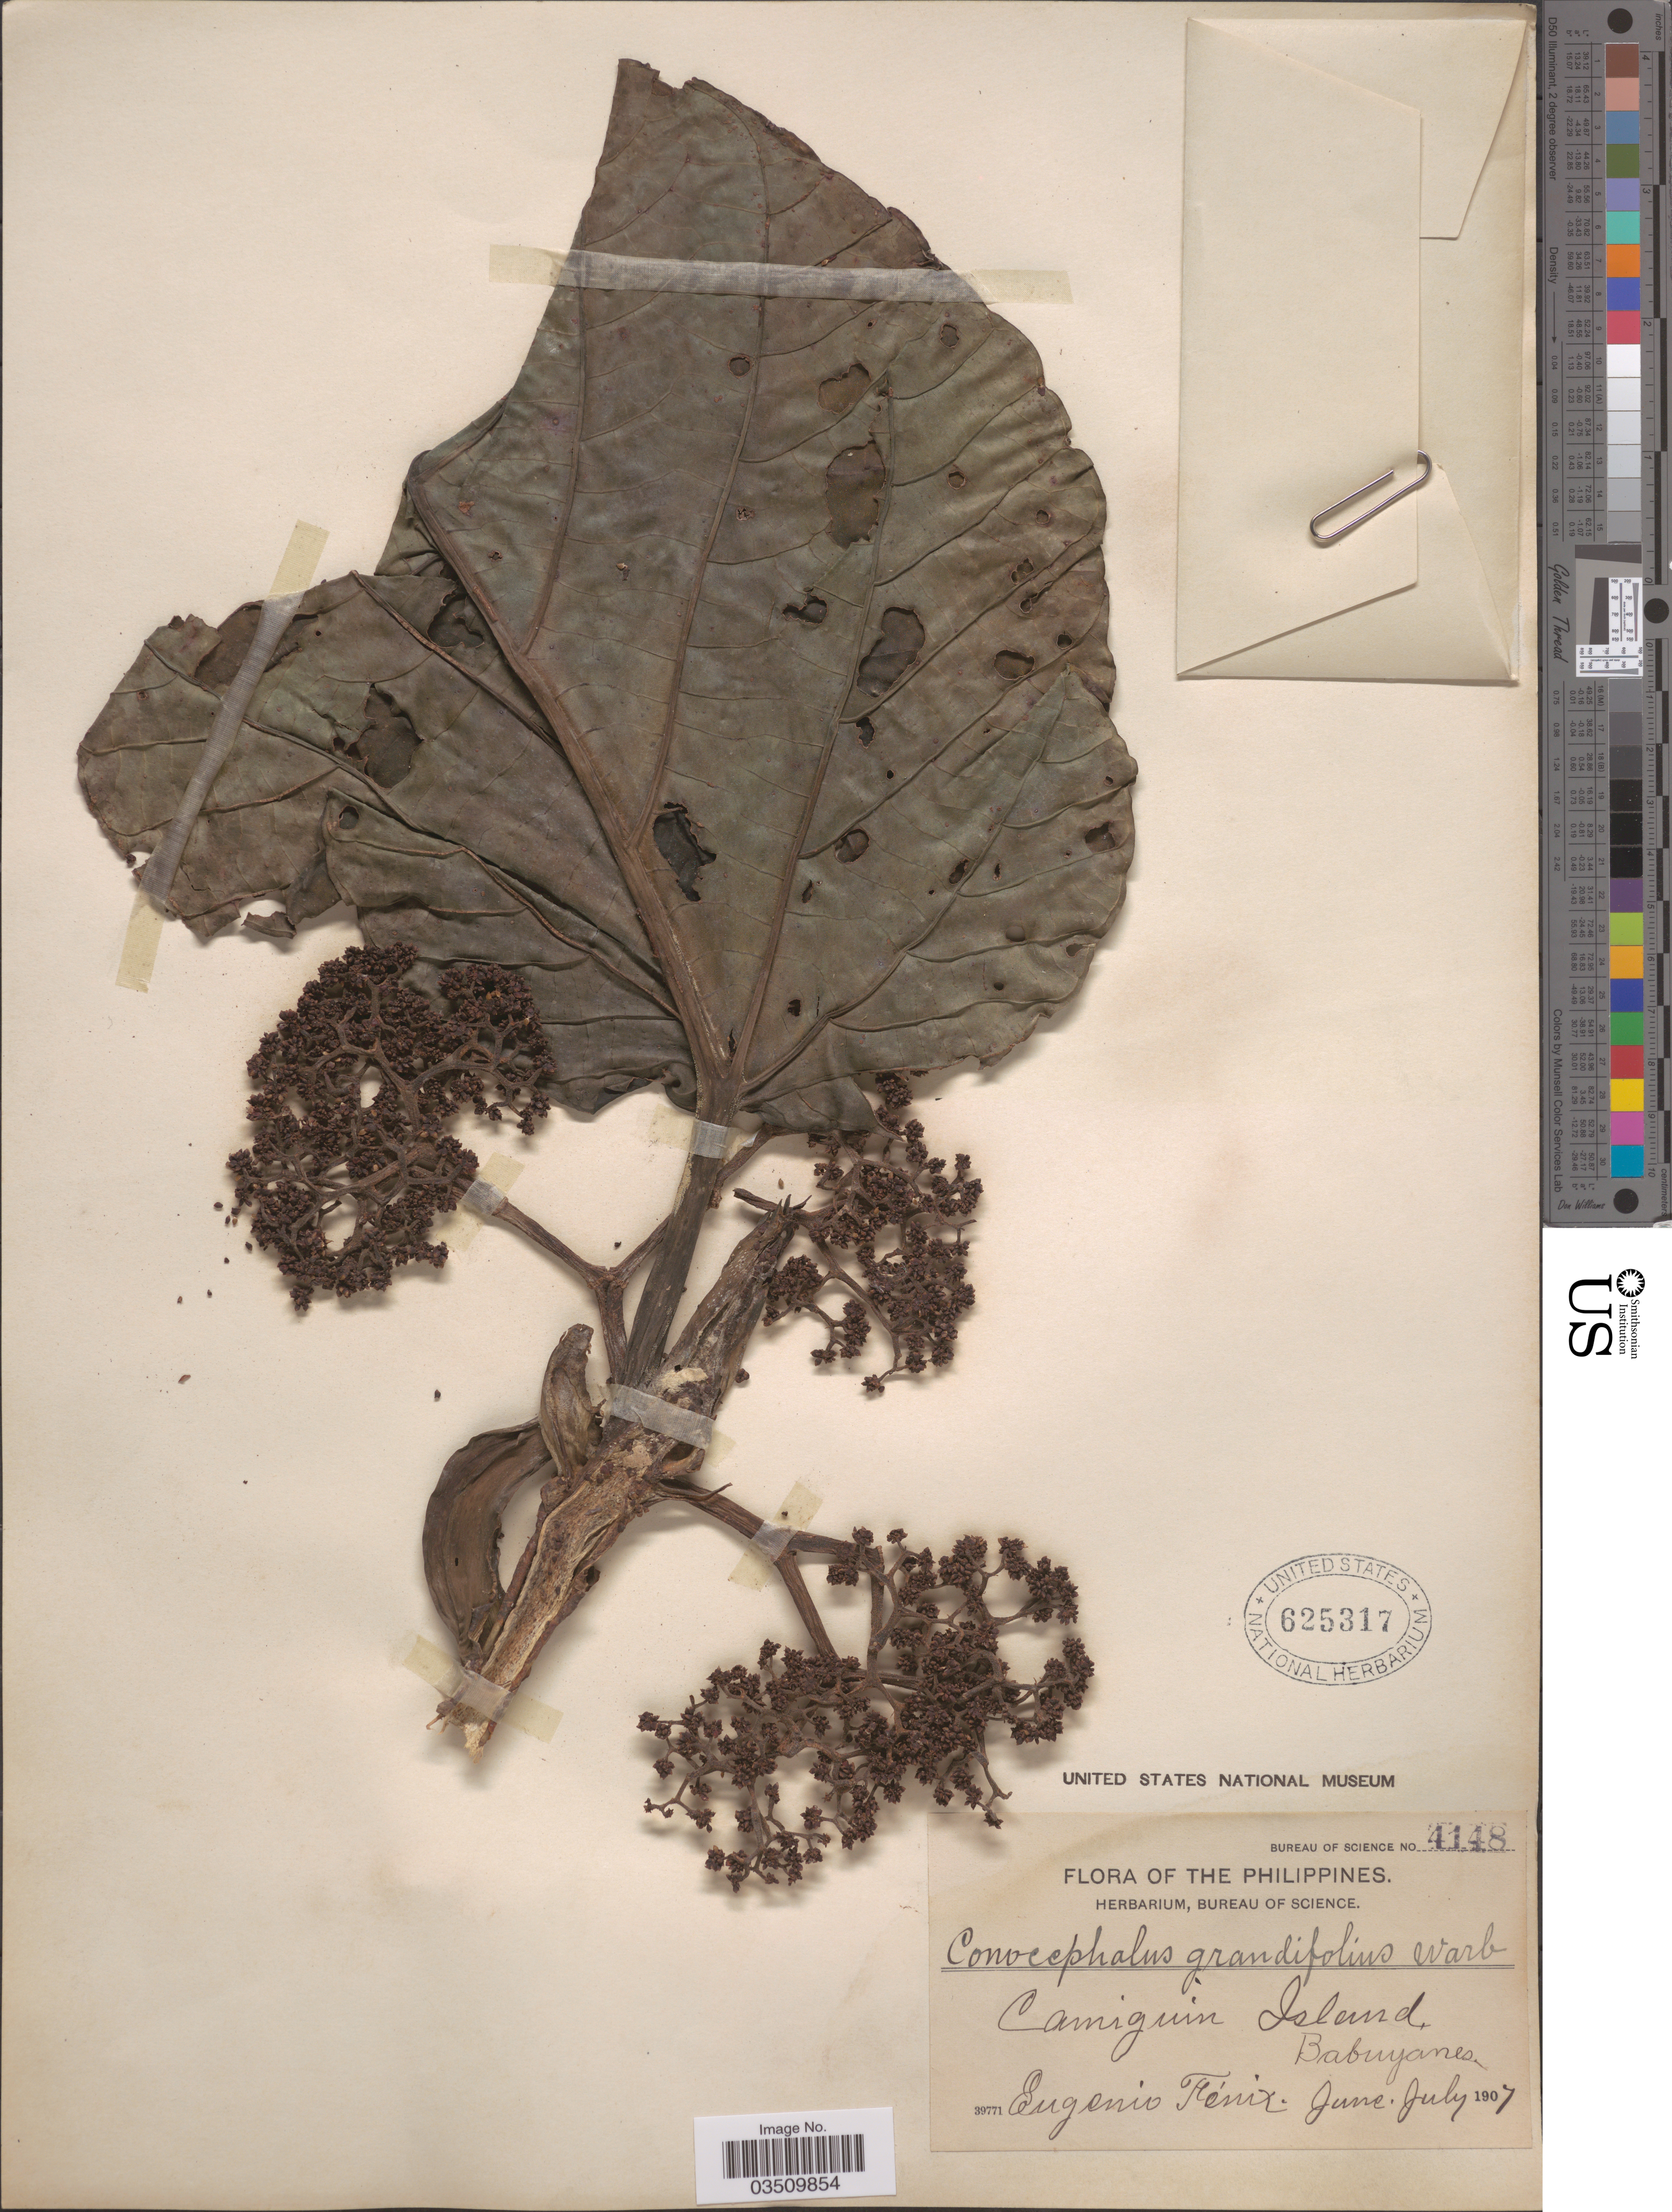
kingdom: Plantae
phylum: Tracheophyta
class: Magnoliopsida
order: Rosales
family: Urticaceae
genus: Poikilospermum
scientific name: Poikilospermum acuminatum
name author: (Trécul) Merr.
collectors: E. Fénix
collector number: Bureau of Science 4148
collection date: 1907-06/1907-07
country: Philippines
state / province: Northern Mindanao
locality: Camiguin Island, Babuyanes.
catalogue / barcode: US 625317